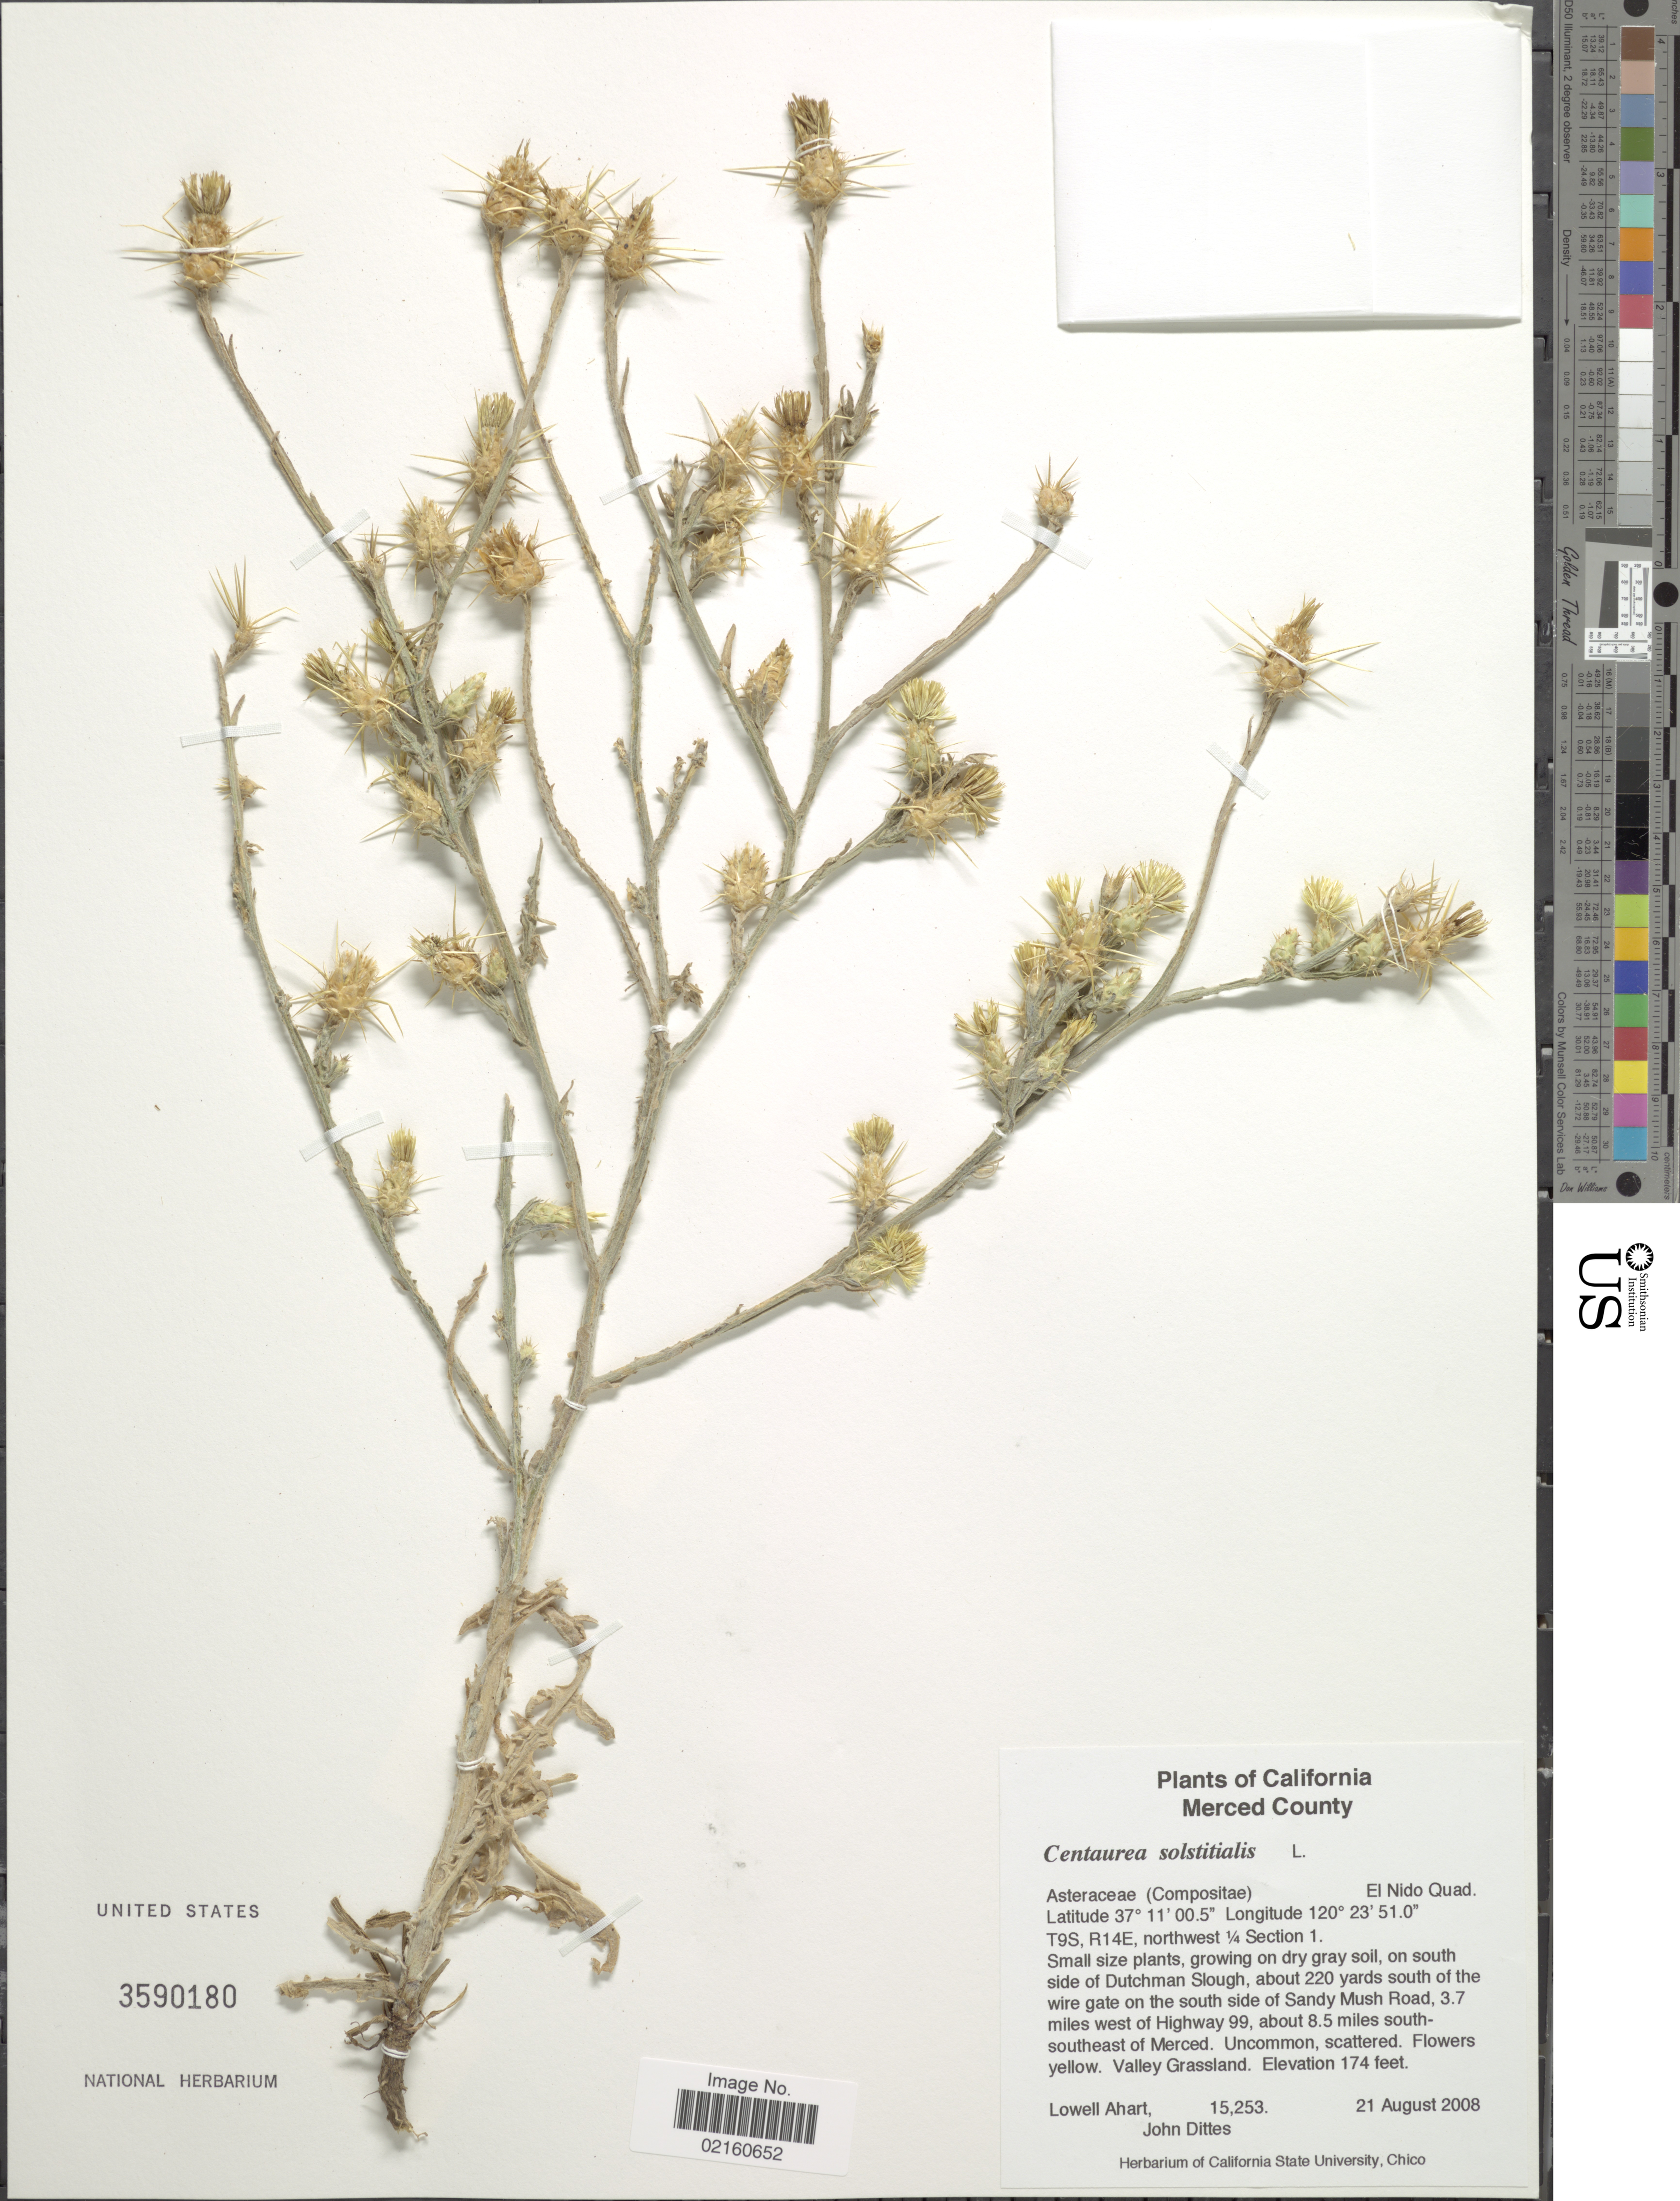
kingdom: Plantae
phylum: Tracheophyta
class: Magnoliopsida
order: Asterales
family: Asteraceae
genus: Centaurea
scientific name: Centaurea solstitialis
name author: L.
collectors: L. Ahart & J. Dittes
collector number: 15253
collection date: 2008-08-21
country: United States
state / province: California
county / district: Merced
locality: Merced County, T9S, R14E, northwest 1/4 Section 1, south side of Dutchman Slough, about 220 yards south of the wire gate on the south side of Sandy Mush Road, 3.7 miles west of Highway 99, about 8.5 miles south-southeast of Merced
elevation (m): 53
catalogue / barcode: US 3590180